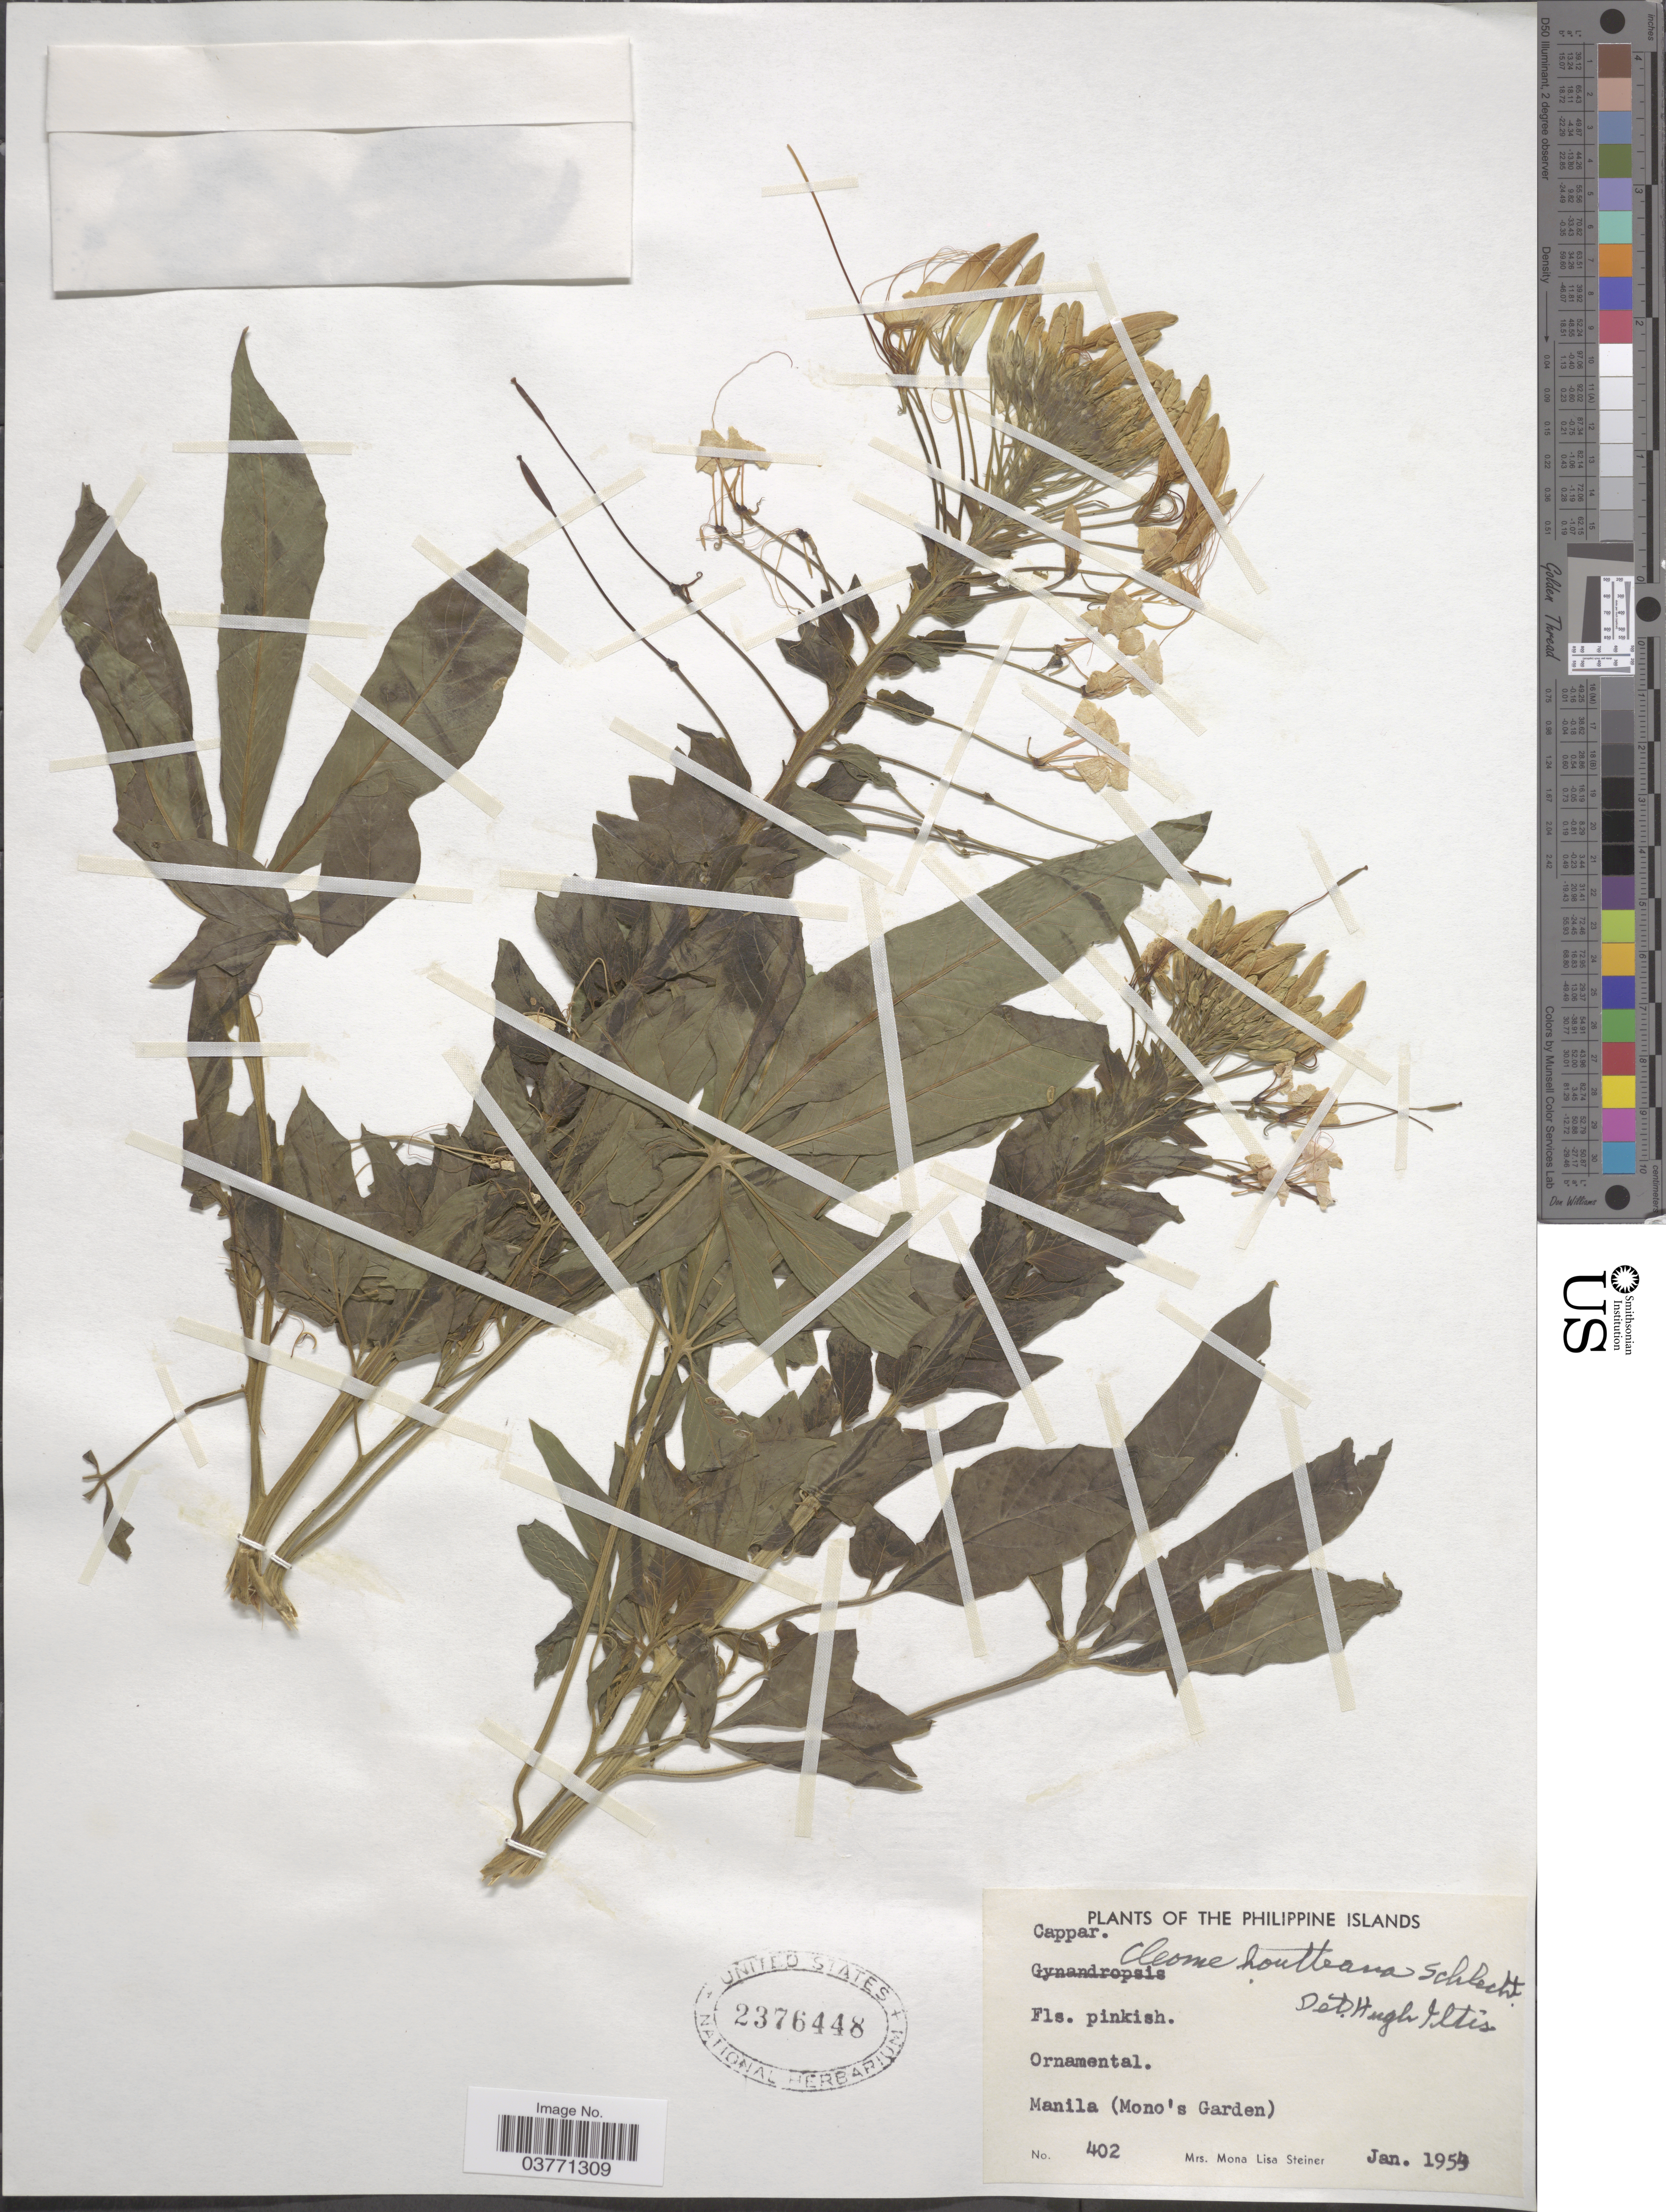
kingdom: Plantae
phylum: Tracheophyta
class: Magnoliopsida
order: Brassicales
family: Cleomaceae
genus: Tarenaya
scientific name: Tarenaya houtteana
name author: (Schltdl.) Soares Neto & Roalson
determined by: Strong, Mark T., (BOT), Smithsonian Institution - National Museum of Natural History (UNITED STATES)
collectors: M. Steiner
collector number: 402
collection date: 1954-01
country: Philippines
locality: Manila (Mono's Garden).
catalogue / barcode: US 2376448